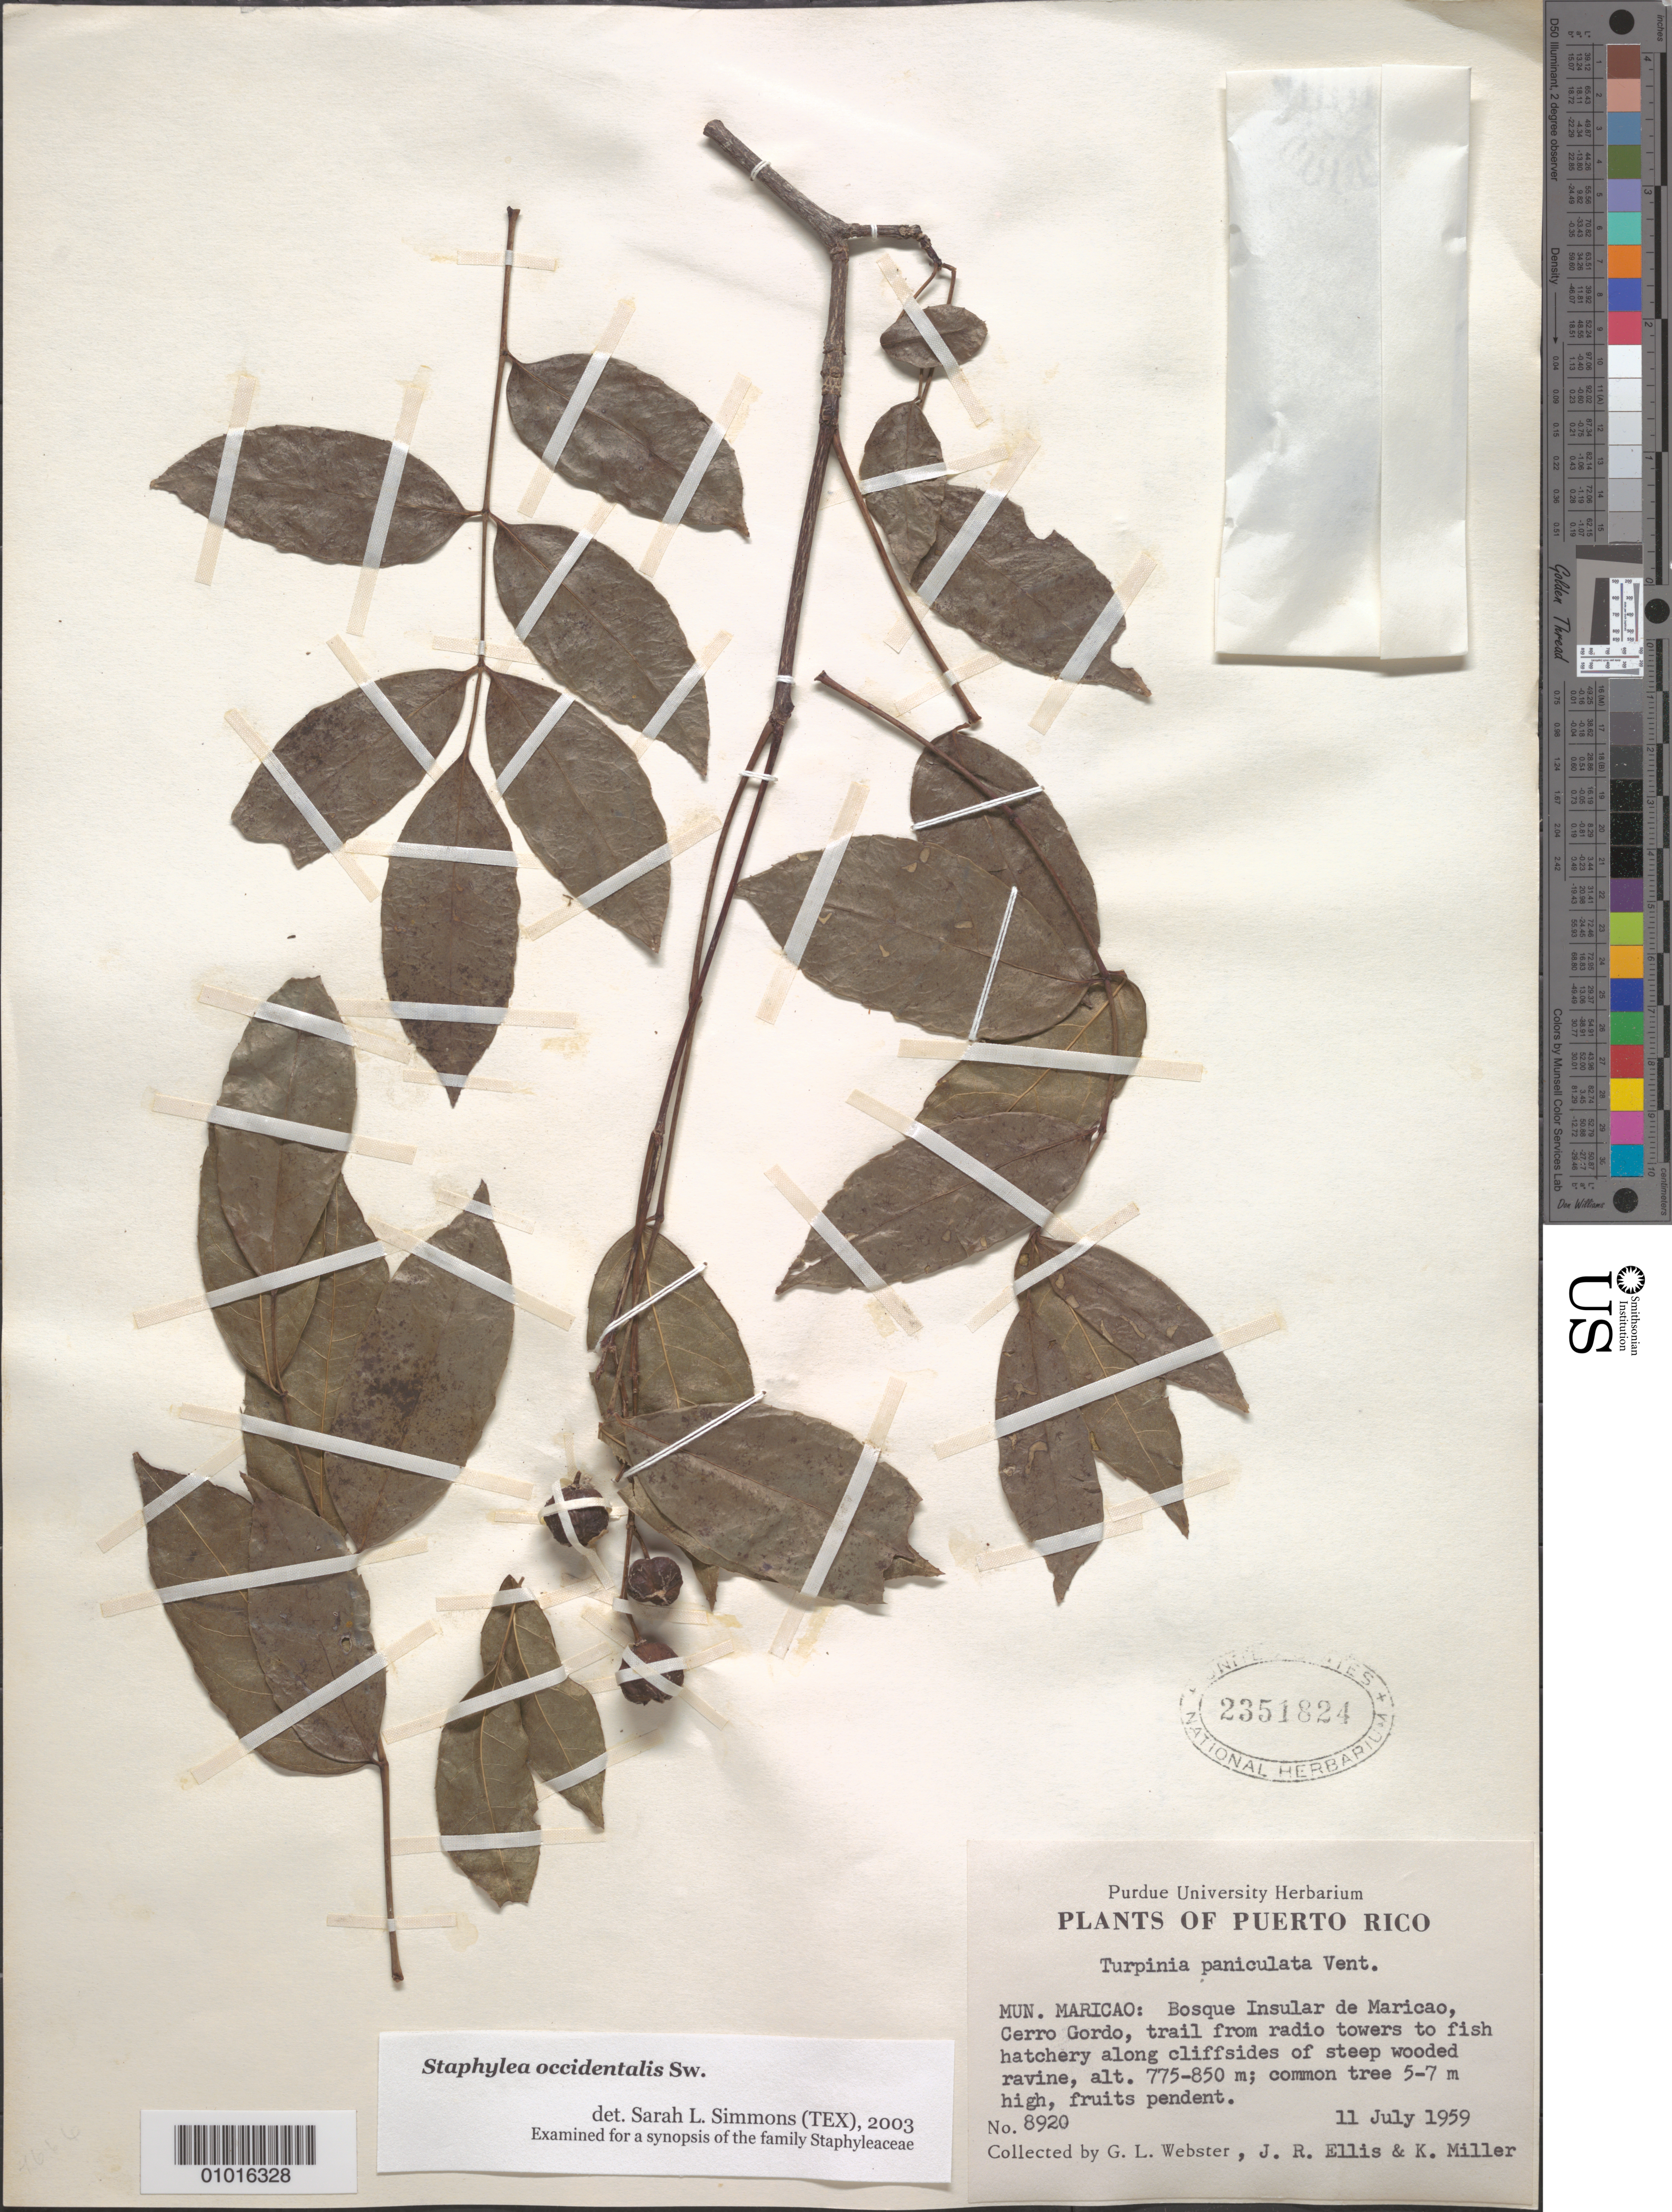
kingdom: Plantae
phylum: Tracheophyta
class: Magnoliopsida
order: Crossosomatales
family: Staphyleaceae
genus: Staphylea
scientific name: Staphylea occidentalis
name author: Sw.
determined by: Simmons, S. L.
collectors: G. L. Webster, J. R. Ellis & K. Miller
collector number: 8920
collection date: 1959-07-11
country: Puerto Rico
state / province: Maricao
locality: Bosque Insular de Maricao, Cerro Gordo, trail from radio towers to fish hatchery.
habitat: Along cliffsides of steep wooded ravine.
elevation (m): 775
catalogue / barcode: US 2351824